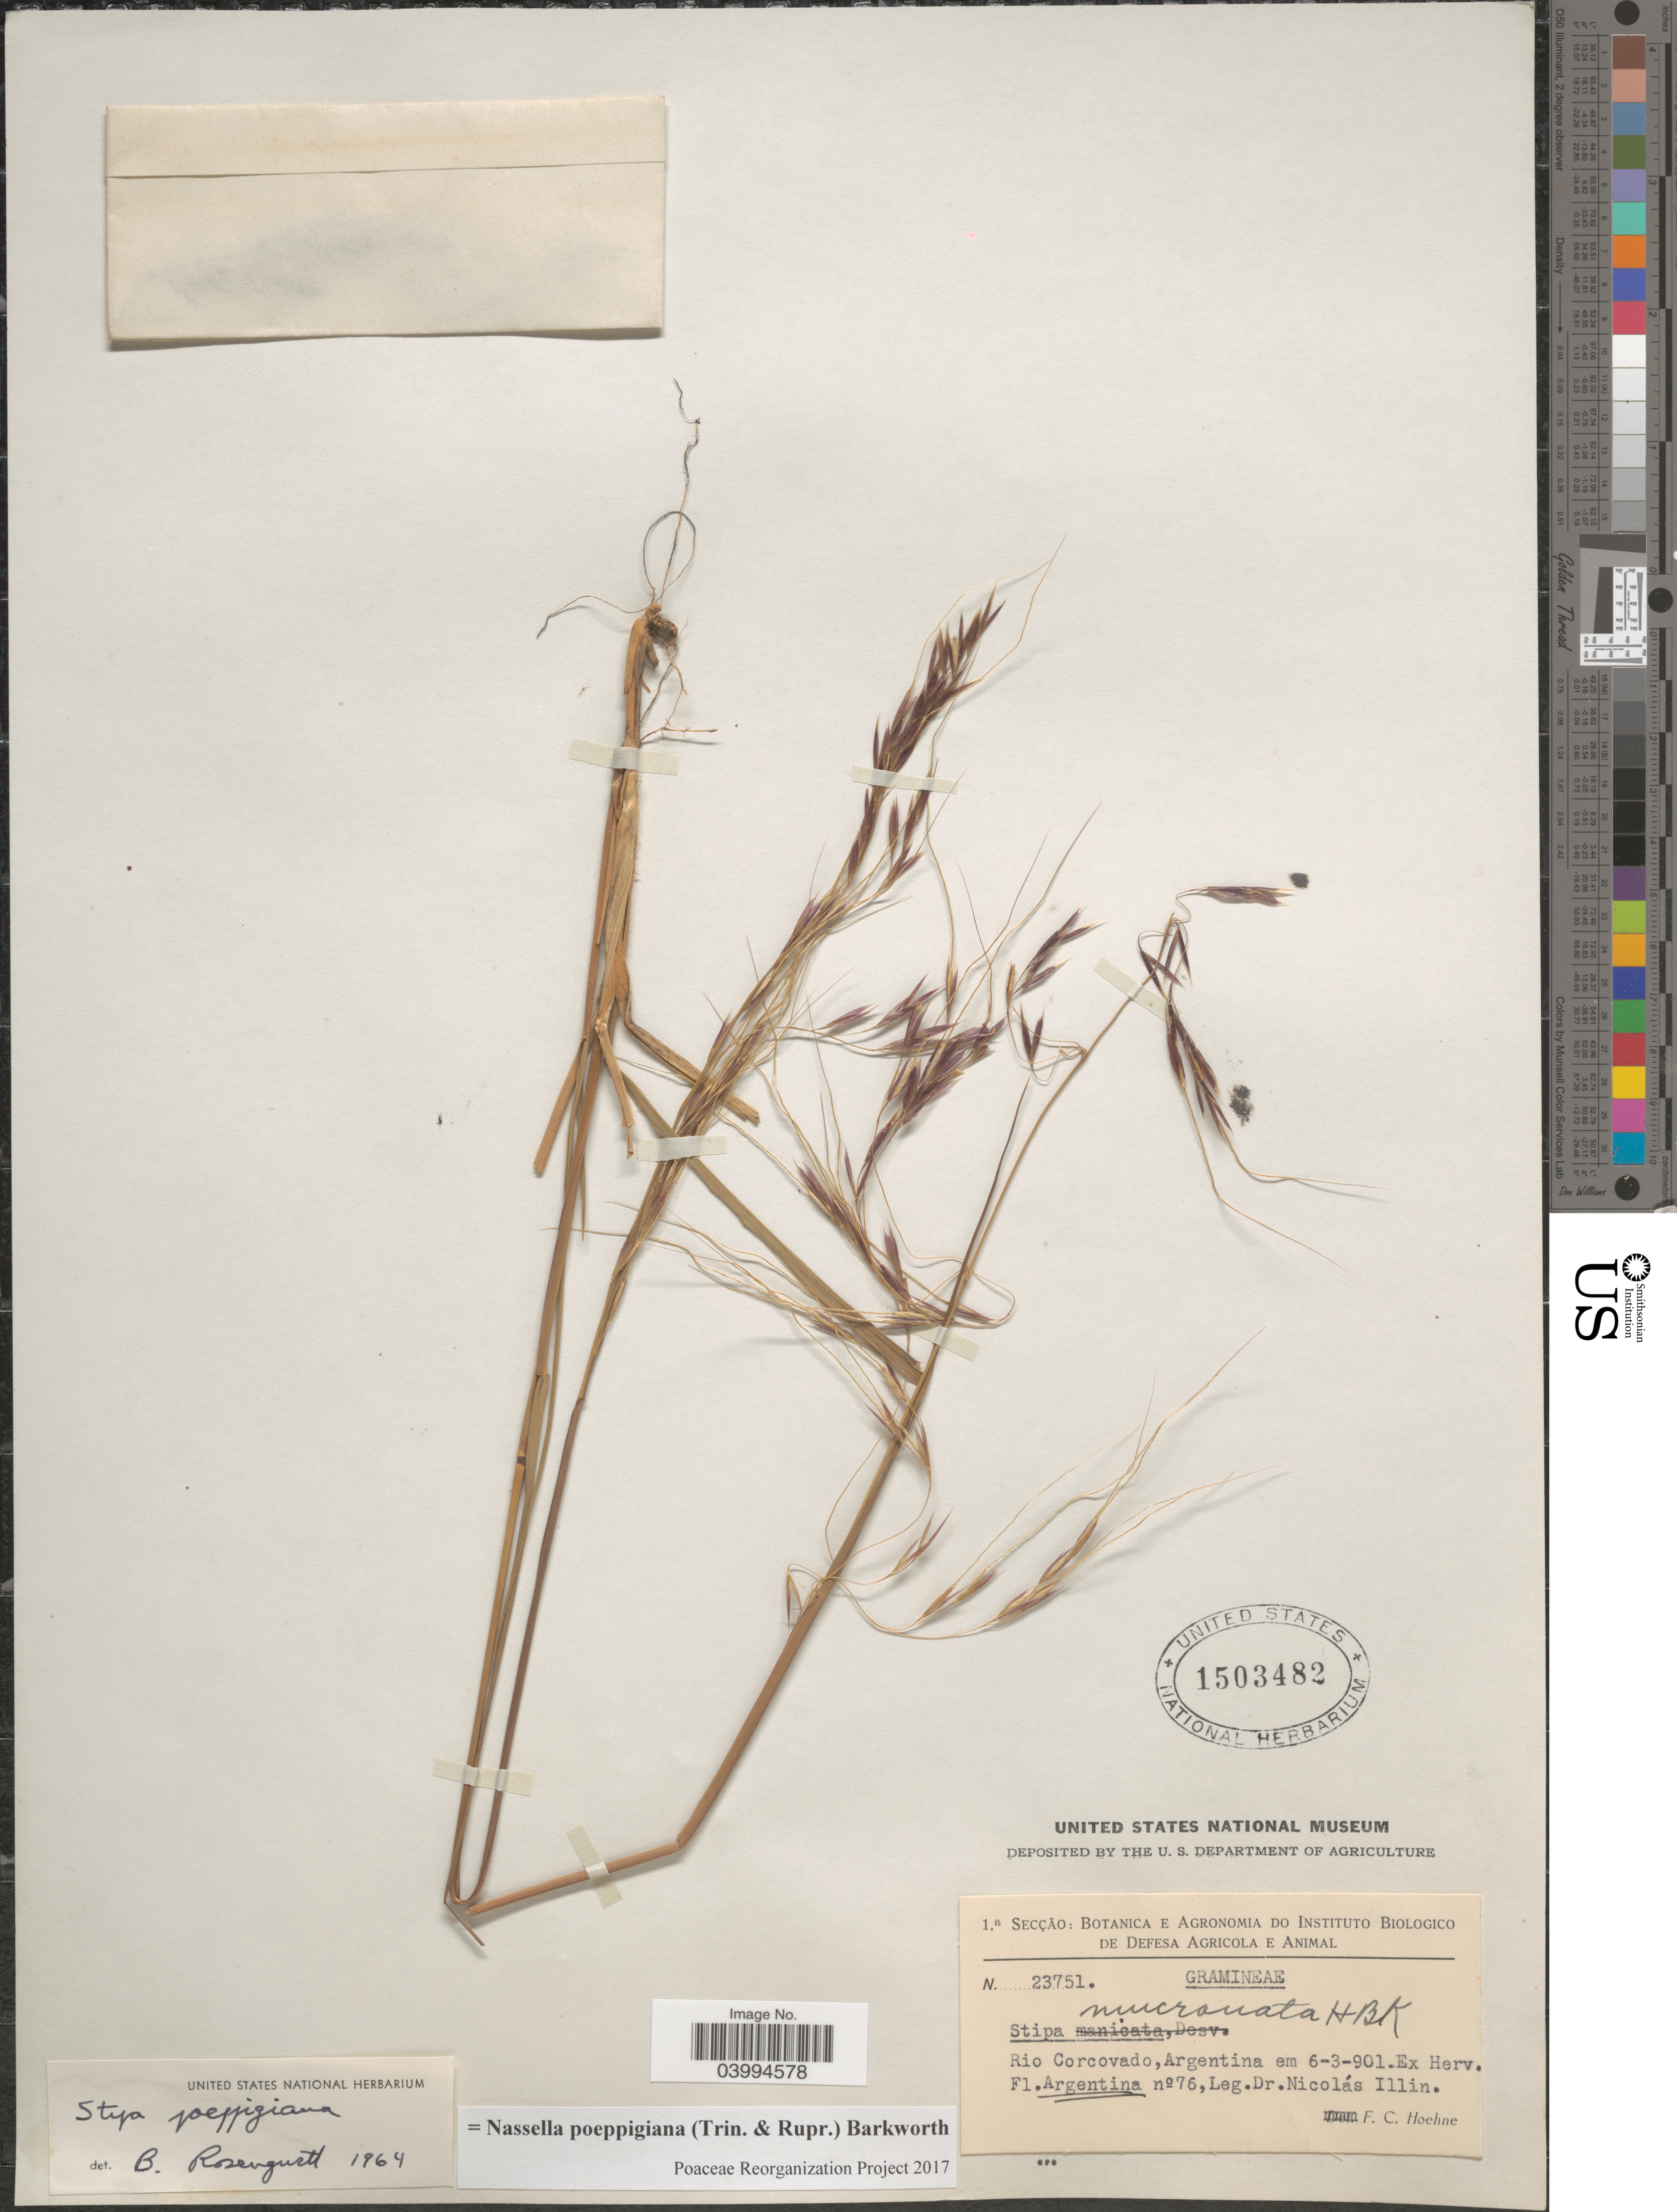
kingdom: Plantae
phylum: Tracheophyta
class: Liliopsida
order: Poales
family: Poaceae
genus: Nassella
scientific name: Nassella poeppigiana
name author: (Trin. & Rupr.) Barkworth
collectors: N. Illin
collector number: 23751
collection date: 1901-03-06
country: Argentina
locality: Rio Corcovado.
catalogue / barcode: US 1503482